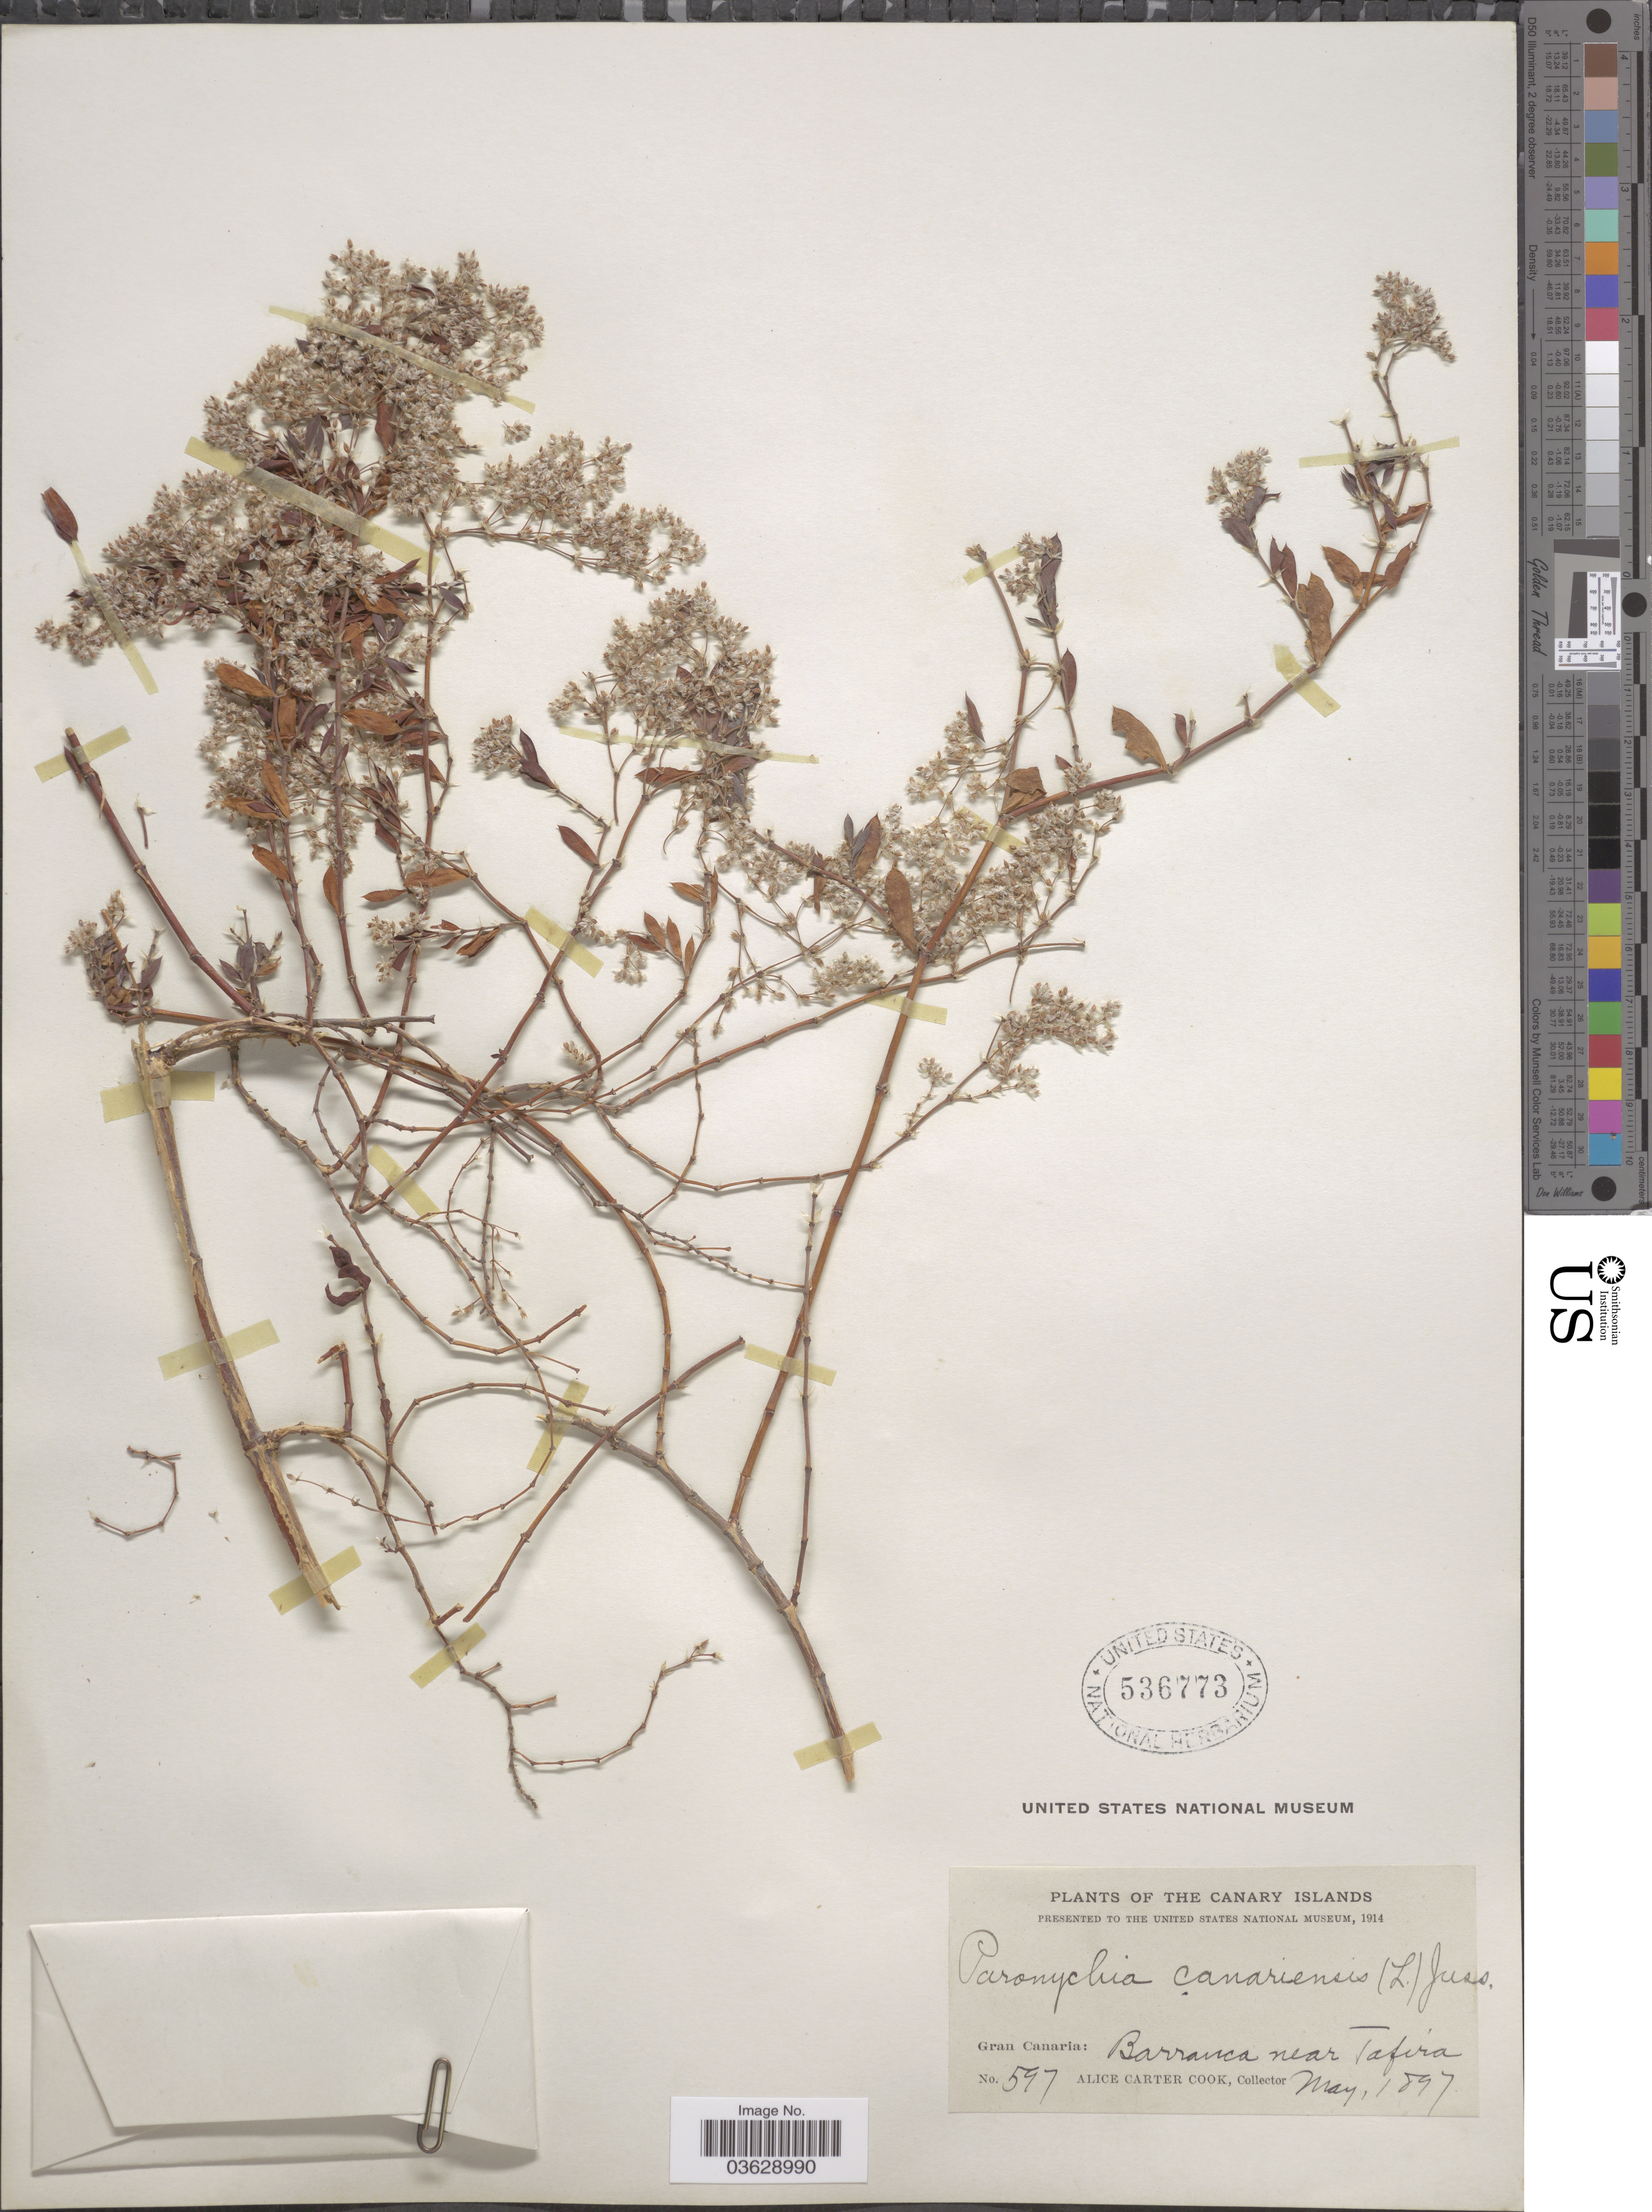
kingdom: Plantae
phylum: Tracheophyta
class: Magnoliopsida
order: Caryophyllales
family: Caryophyllaceae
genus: Paronychia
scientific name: Paronychia canariensis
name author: (L. f.) Link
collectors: Alice C. Cook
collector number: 597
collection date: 1897-05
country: Spain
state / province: Canarias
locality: The Canary Islands. Gran Canaria: Barranca near Tafira.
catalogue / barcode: US 536773